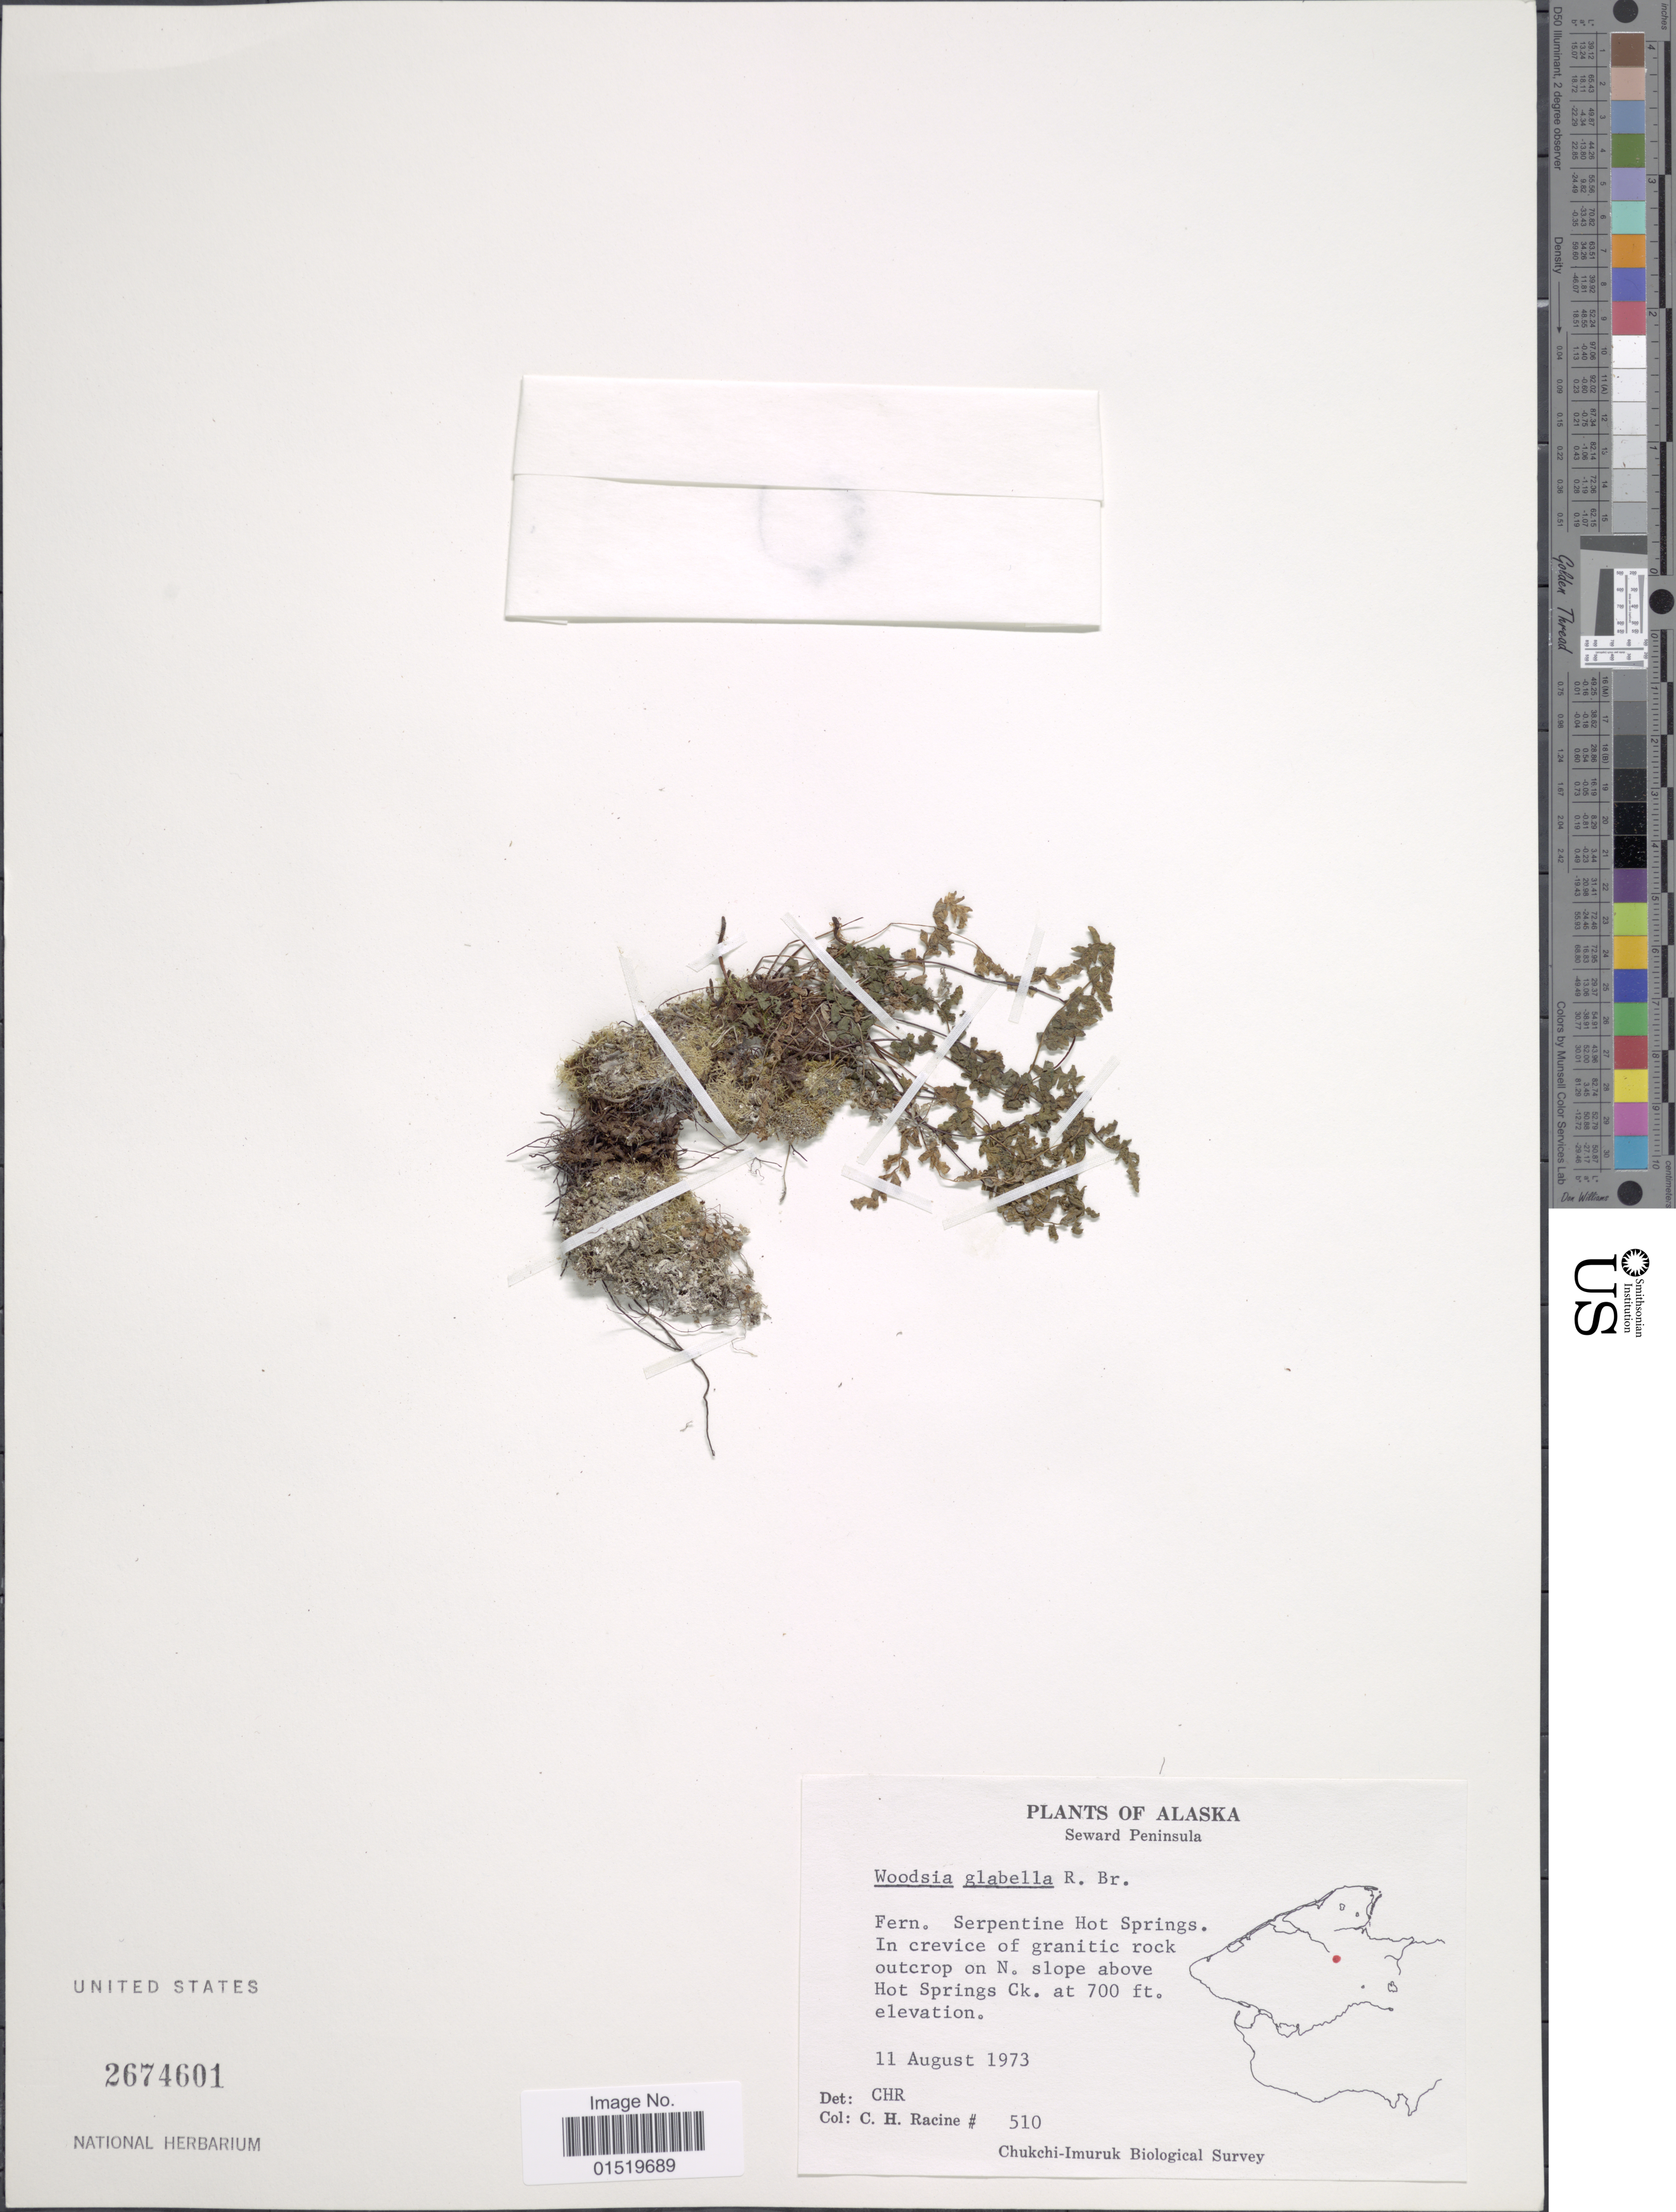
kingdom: Plantae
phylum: Tracheophyta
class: Polypodiopsida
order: Polypodiales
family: Woodsiaceae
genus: Woodsia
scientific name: Woodsia glabella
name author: R. Br.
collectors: C. Racine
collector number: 510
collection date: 1973-08-11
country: United States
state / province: Alaska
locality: Seward Peninsula, Sepentine Hot Springs. In crevice of granite rock outcrop on N. slope above Hot Springs Ck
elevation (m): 213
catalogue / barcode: US 2674601